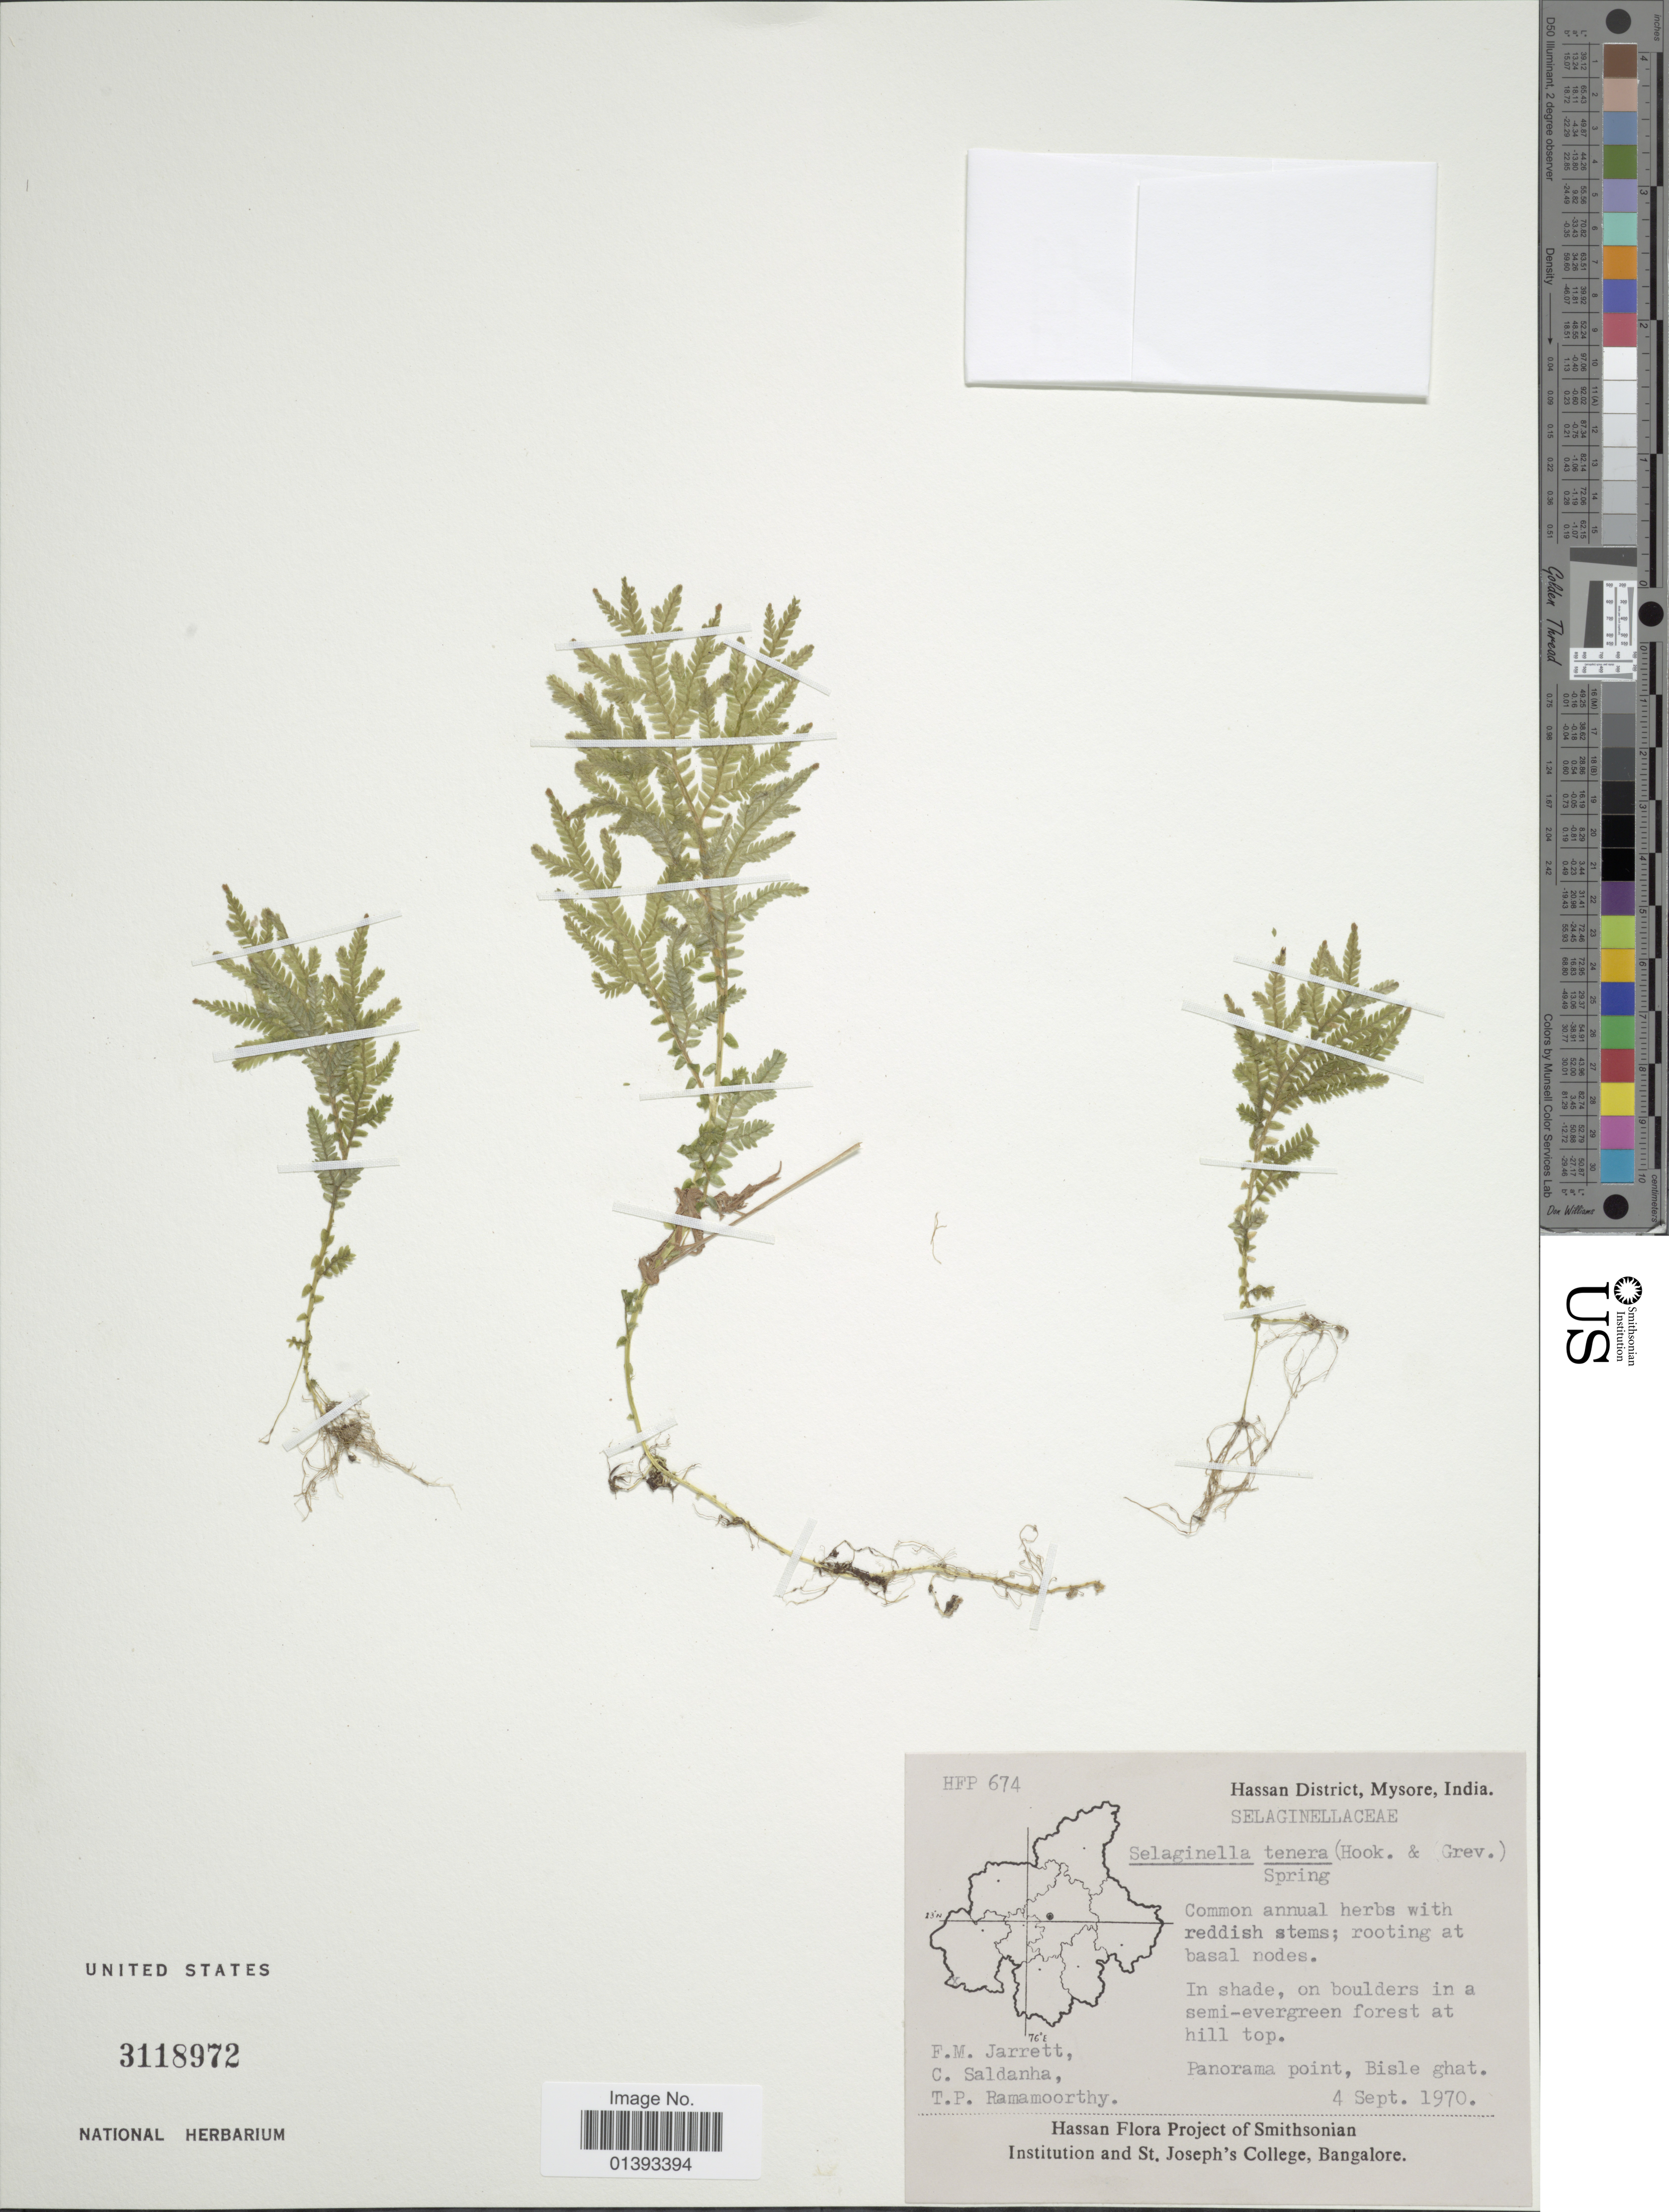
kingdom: Plantae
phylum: Tracheophyta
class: Lycopodiopsida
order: Selaginellales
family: Selaginellaceae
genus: Selaginella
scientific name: Selaginella tenera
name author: (Hook. & Grev.) Spring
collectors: F. M. Jarrett, C. Saldanha & T. P. Ramamoorthy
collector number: HFP674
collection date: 1970-09-04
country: India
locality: Hassan District, Mysore, Panorama point, Bisle ghat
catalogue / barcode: US 3118972